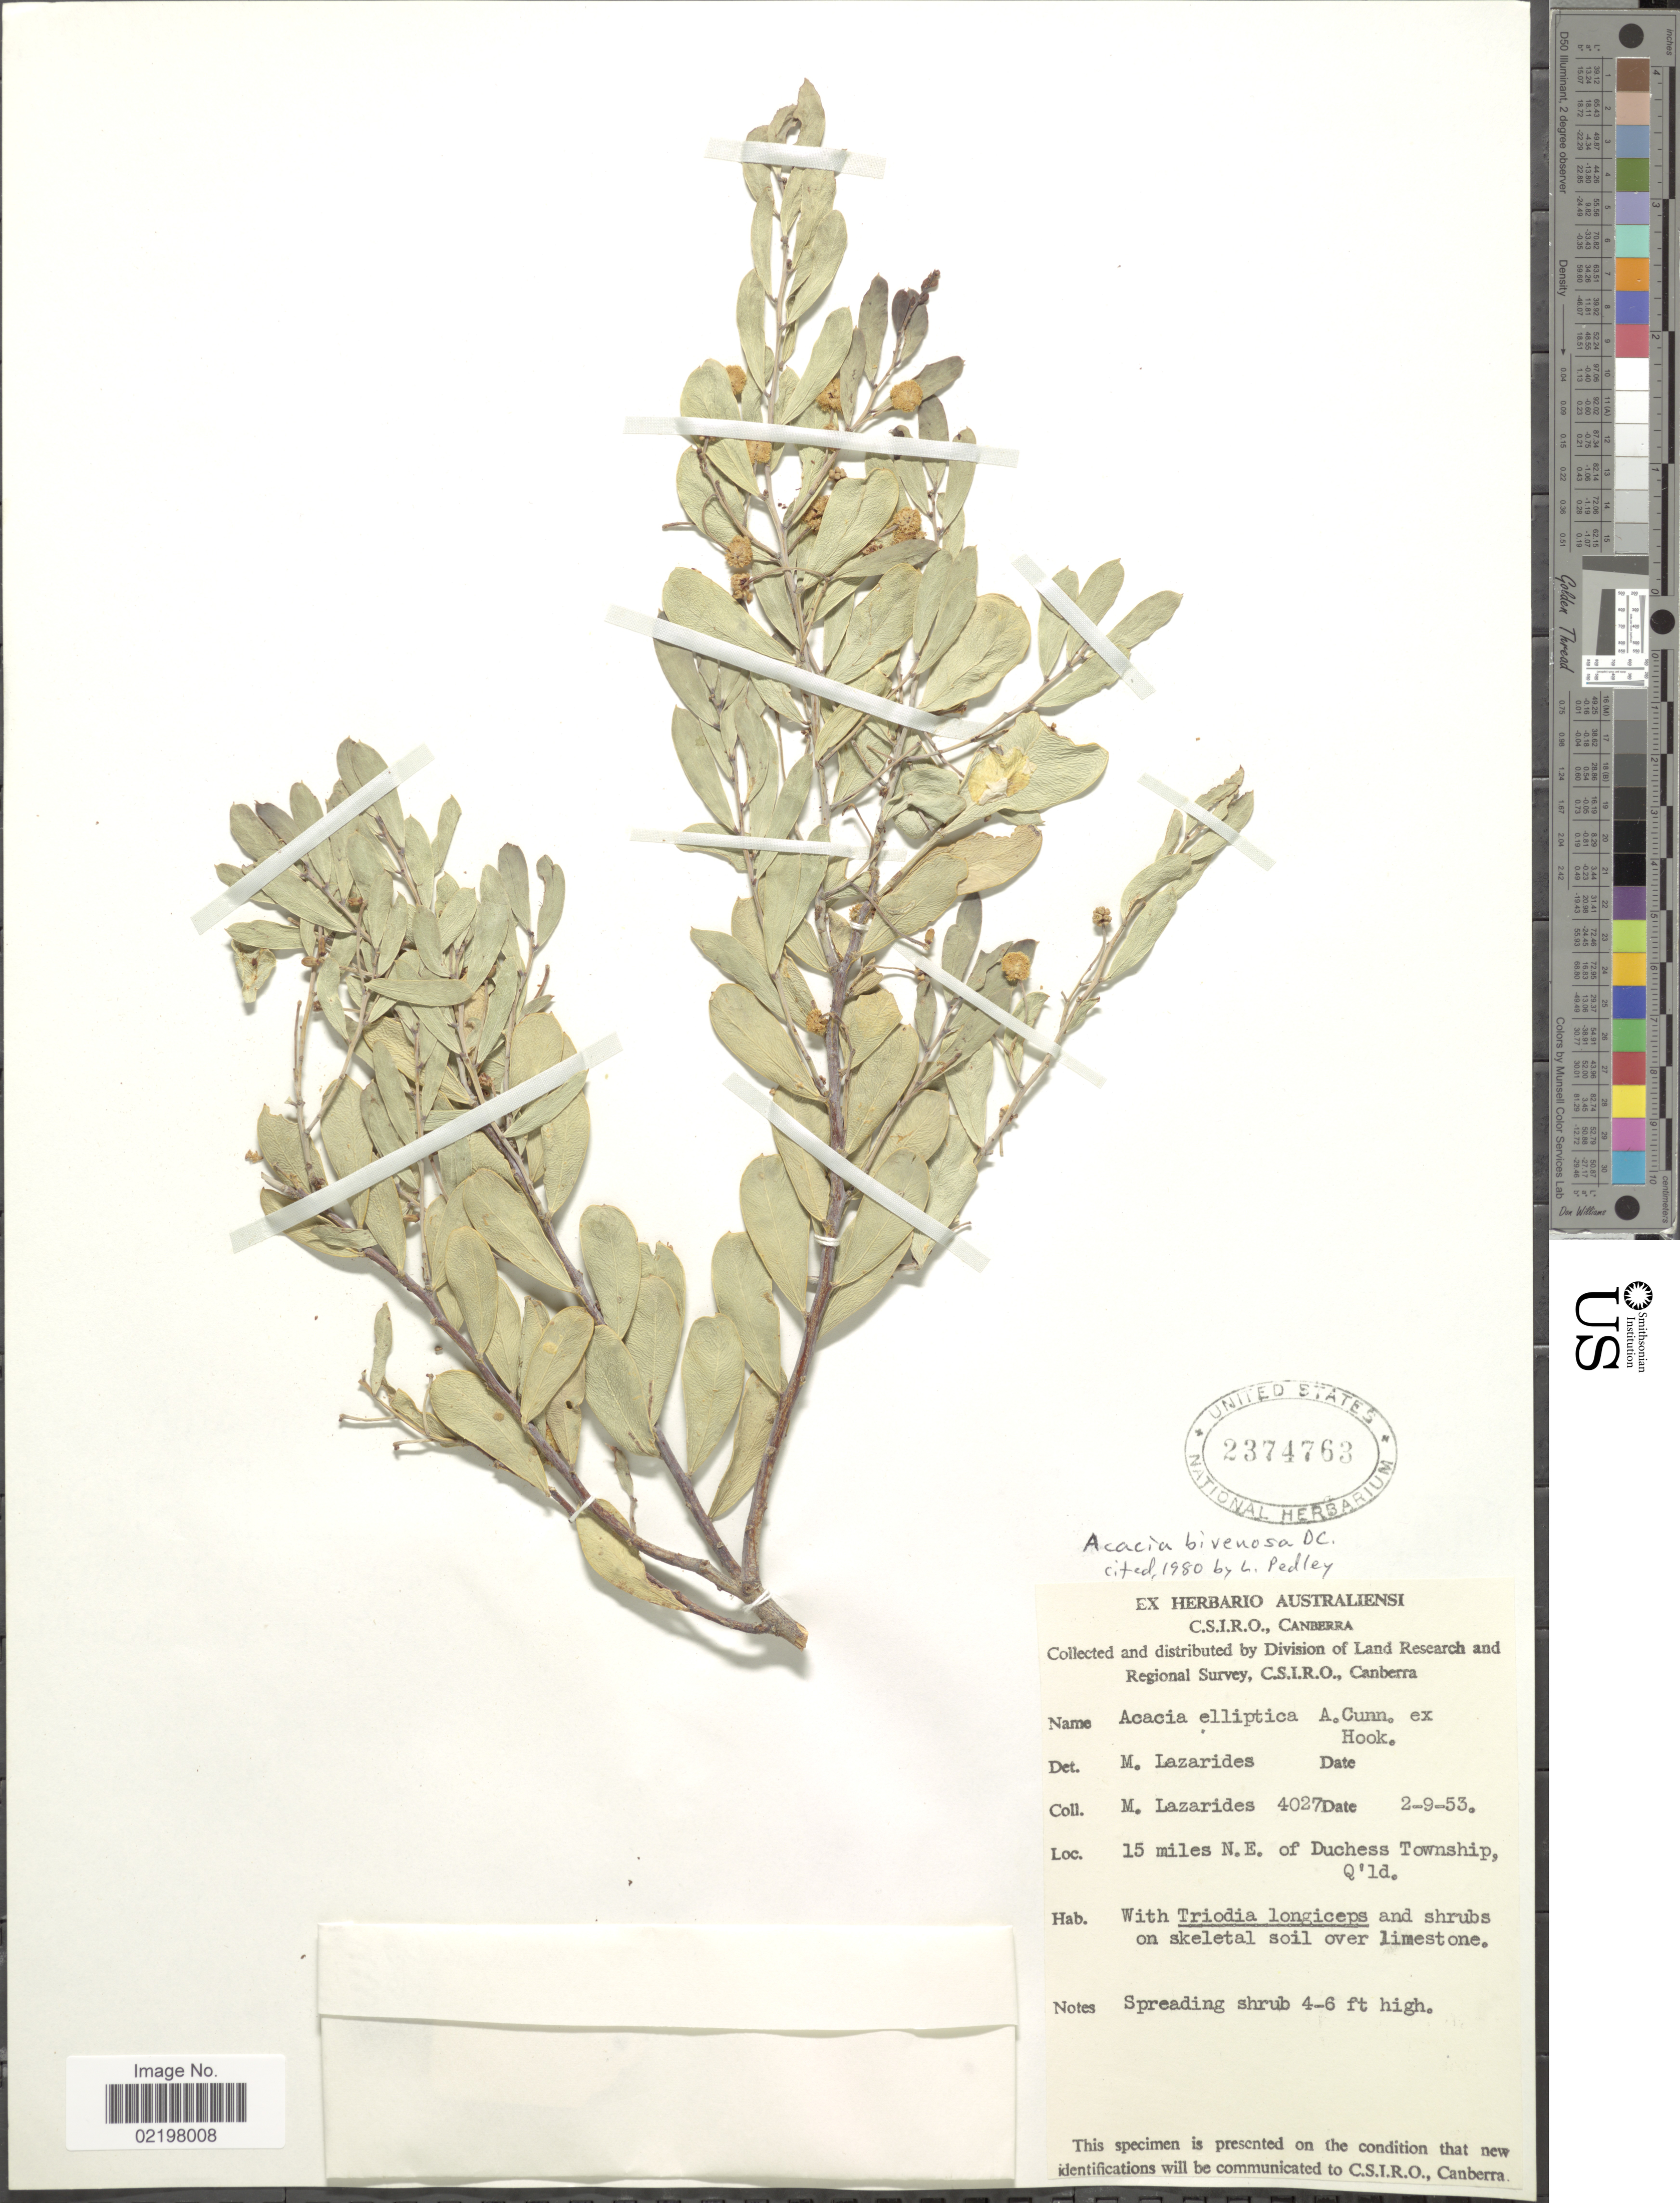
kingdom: Plantae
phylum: Tracheophyta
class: Magnoliopsida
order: Fabales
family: Fabaceae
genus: Acacia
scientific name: Acacia bivenosa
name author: DC.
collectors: M. Lazarides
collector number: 4027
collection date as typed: Transcribed d/m/y: 2/9/53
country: Australia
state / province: Queensland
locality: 15 miles N.E. of Duchess Township, Q' ld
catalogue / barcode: US 2374763